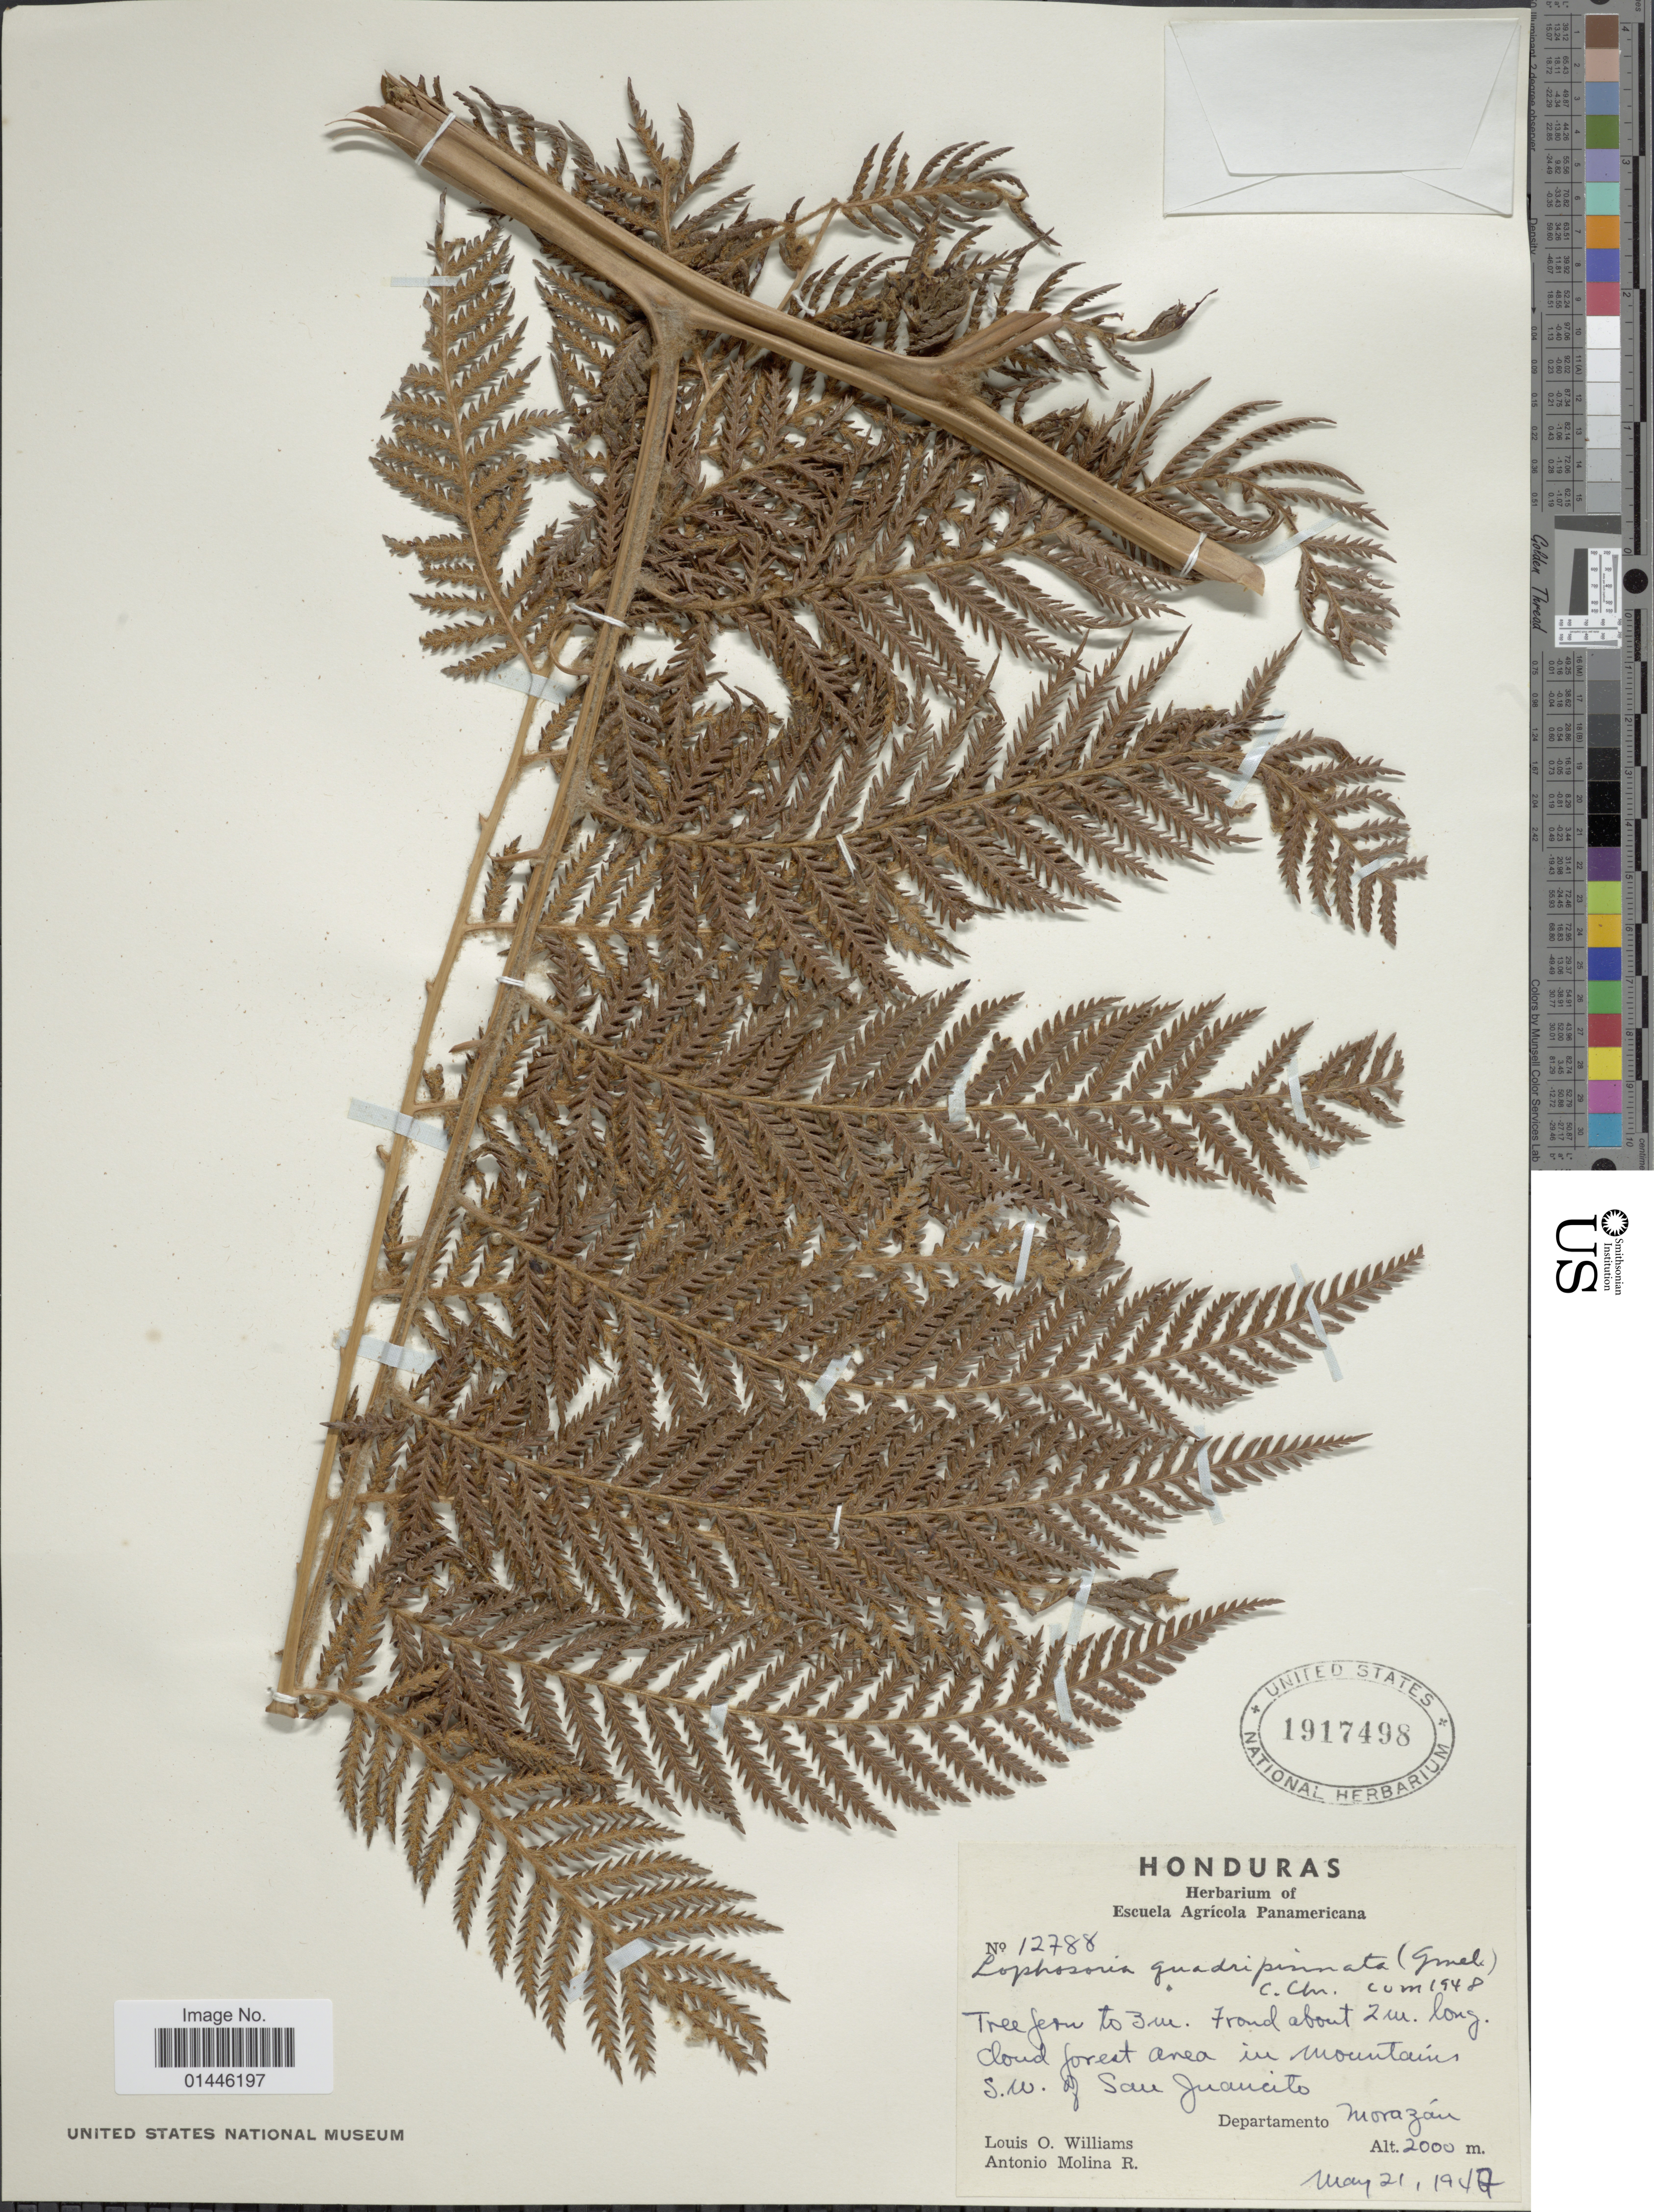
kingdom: Plantae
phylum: Tracheophyta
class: Polypodiopsida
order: Cyatheales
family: Dicksoniaceae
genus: Lophosoria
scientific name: Lophosoria quadripinnata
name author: (J.F. Gmel.) C. Chr.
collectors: L. O. Williams & A. Molina R.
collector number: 12788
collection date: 1947-05-21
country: Honduras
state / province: Fco. Morazán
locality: S.w. of San Juancito. Departamento Morazán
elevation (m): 2000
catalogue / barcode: US 1917498